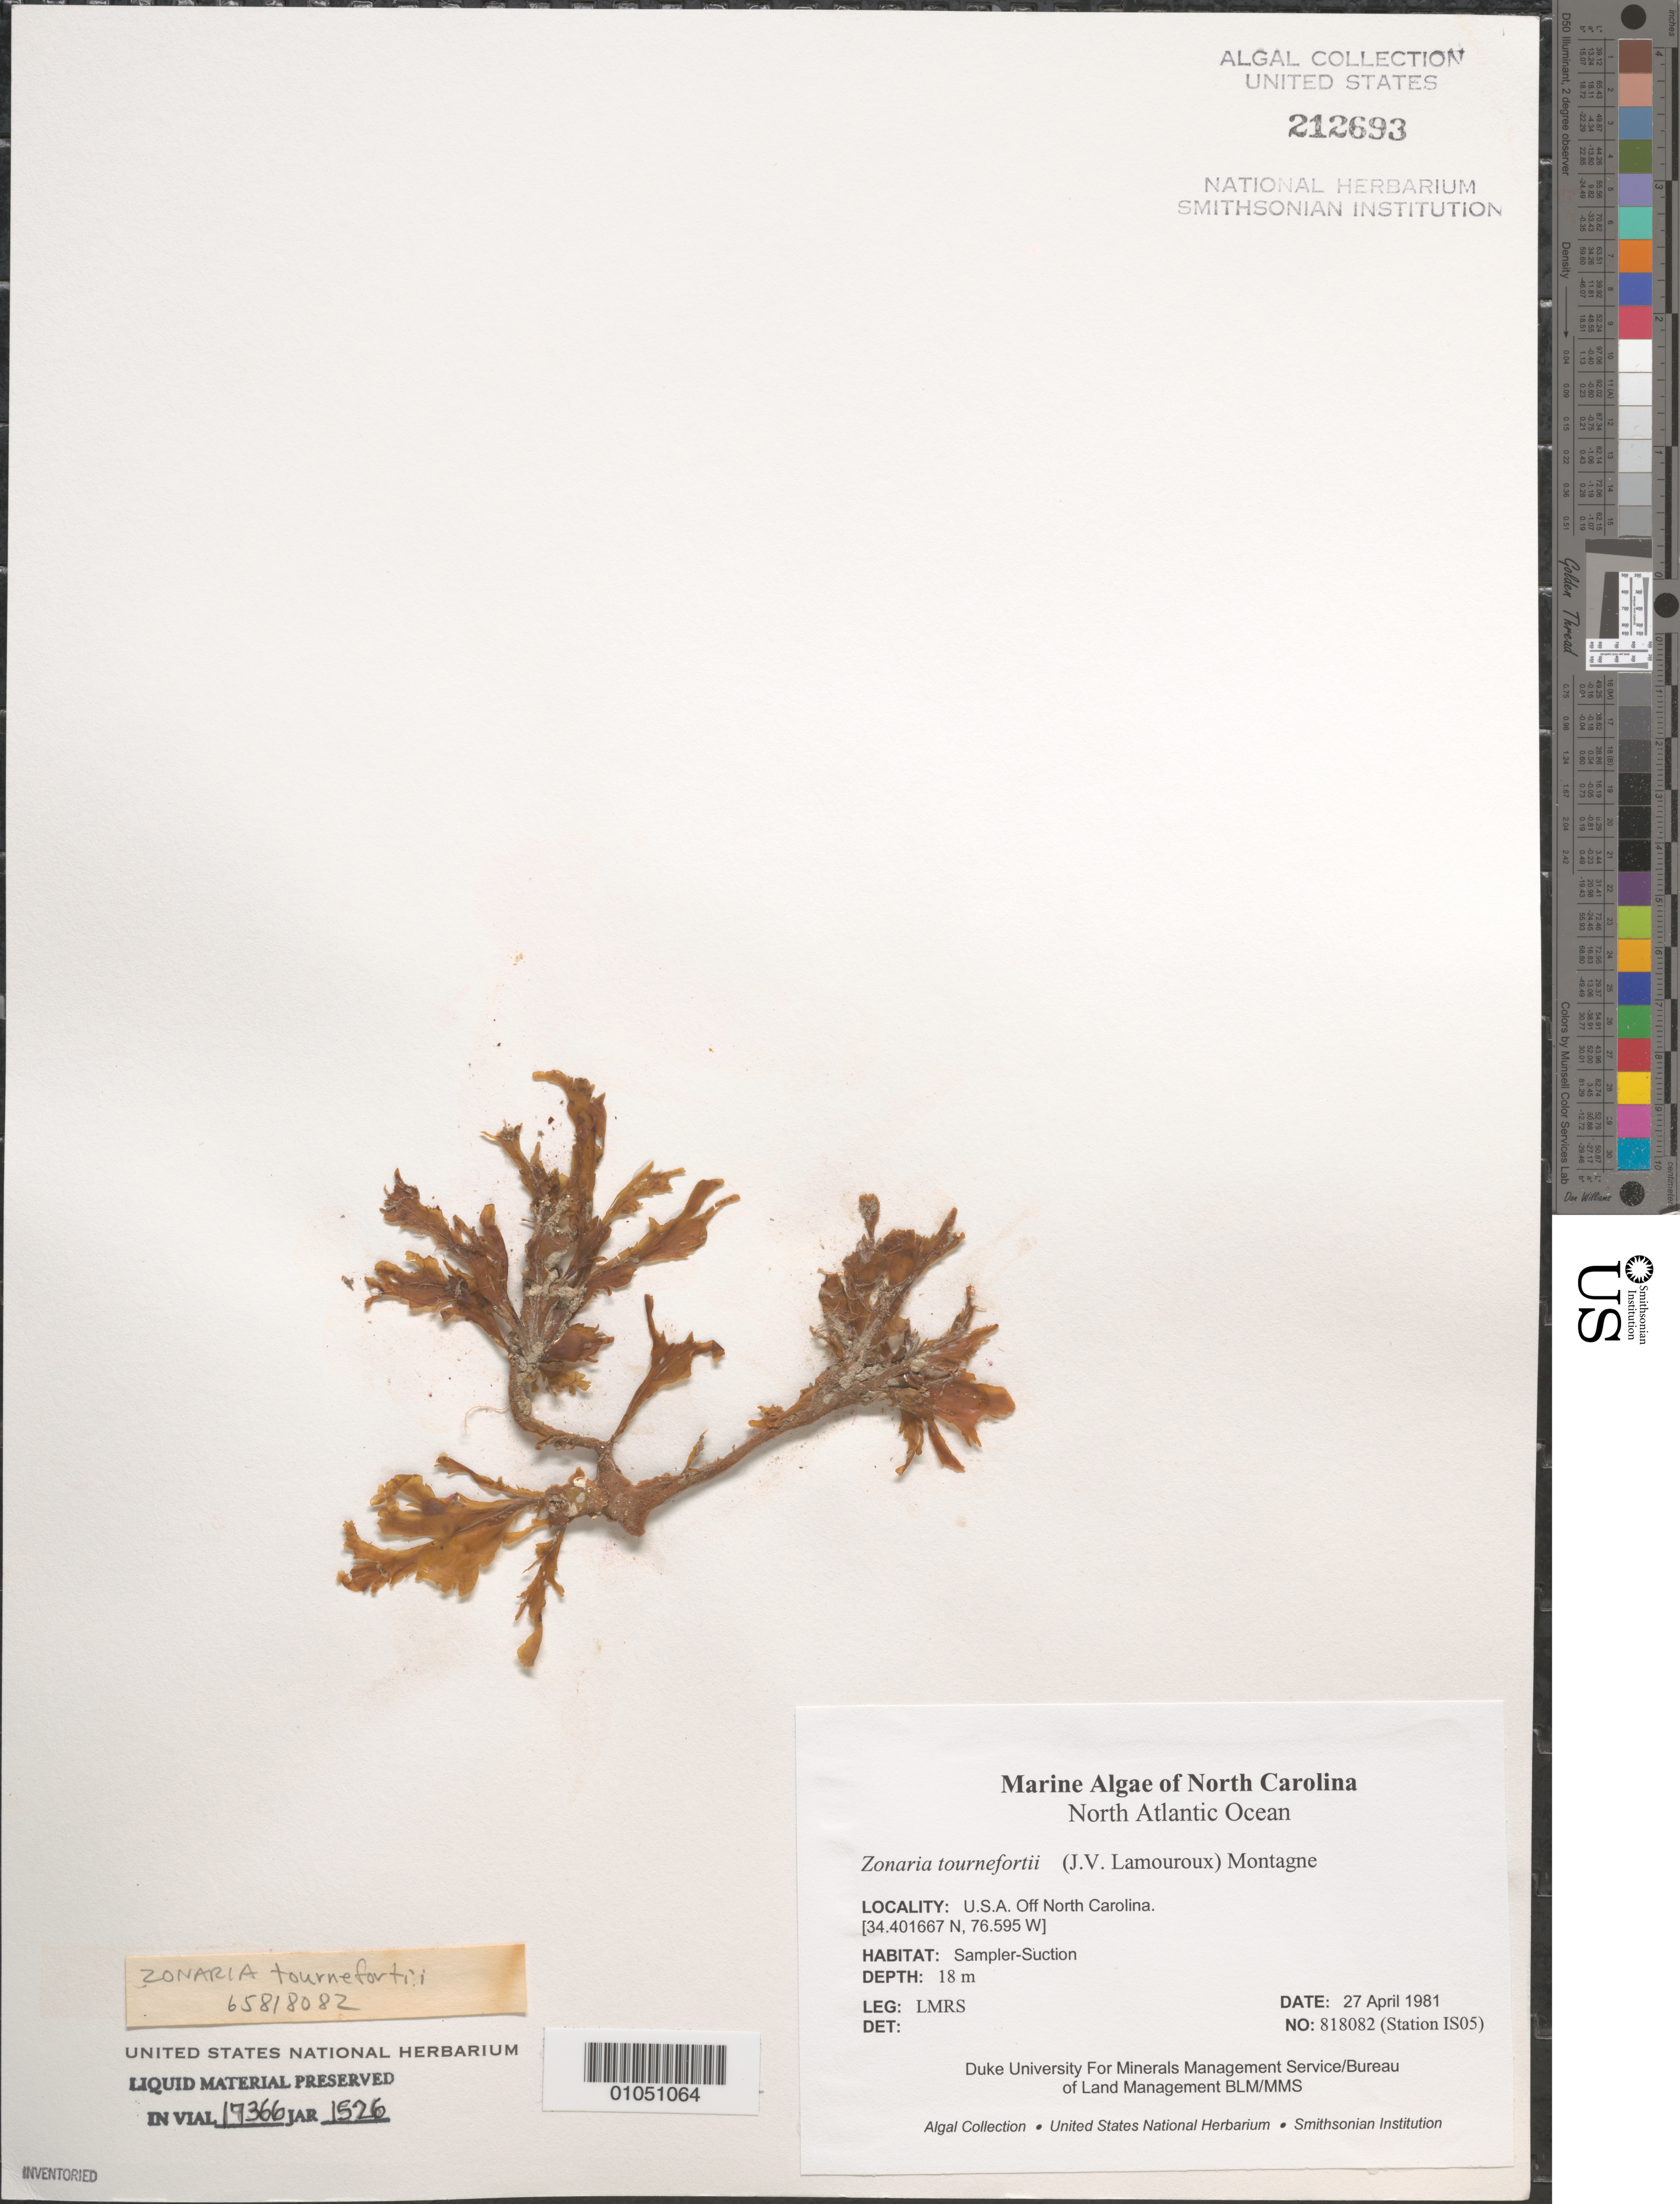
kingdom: Chromista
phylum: Ochrophyta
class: Phaeophyceae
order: Dictyotales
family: Dictyotaceae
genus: Zonaria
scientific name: Zonaria tournefortii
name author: (J.V.Lamouroux) Mont.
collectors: LMRS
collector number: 818082 (Station IS05)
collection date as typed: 27 Apr 1981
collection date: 1981-04-27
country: United States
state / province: North Carolina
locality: North Atlantic Ocean off North Carolina coast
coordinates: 34.401667 N, 76.595 W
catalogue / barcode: US 212693